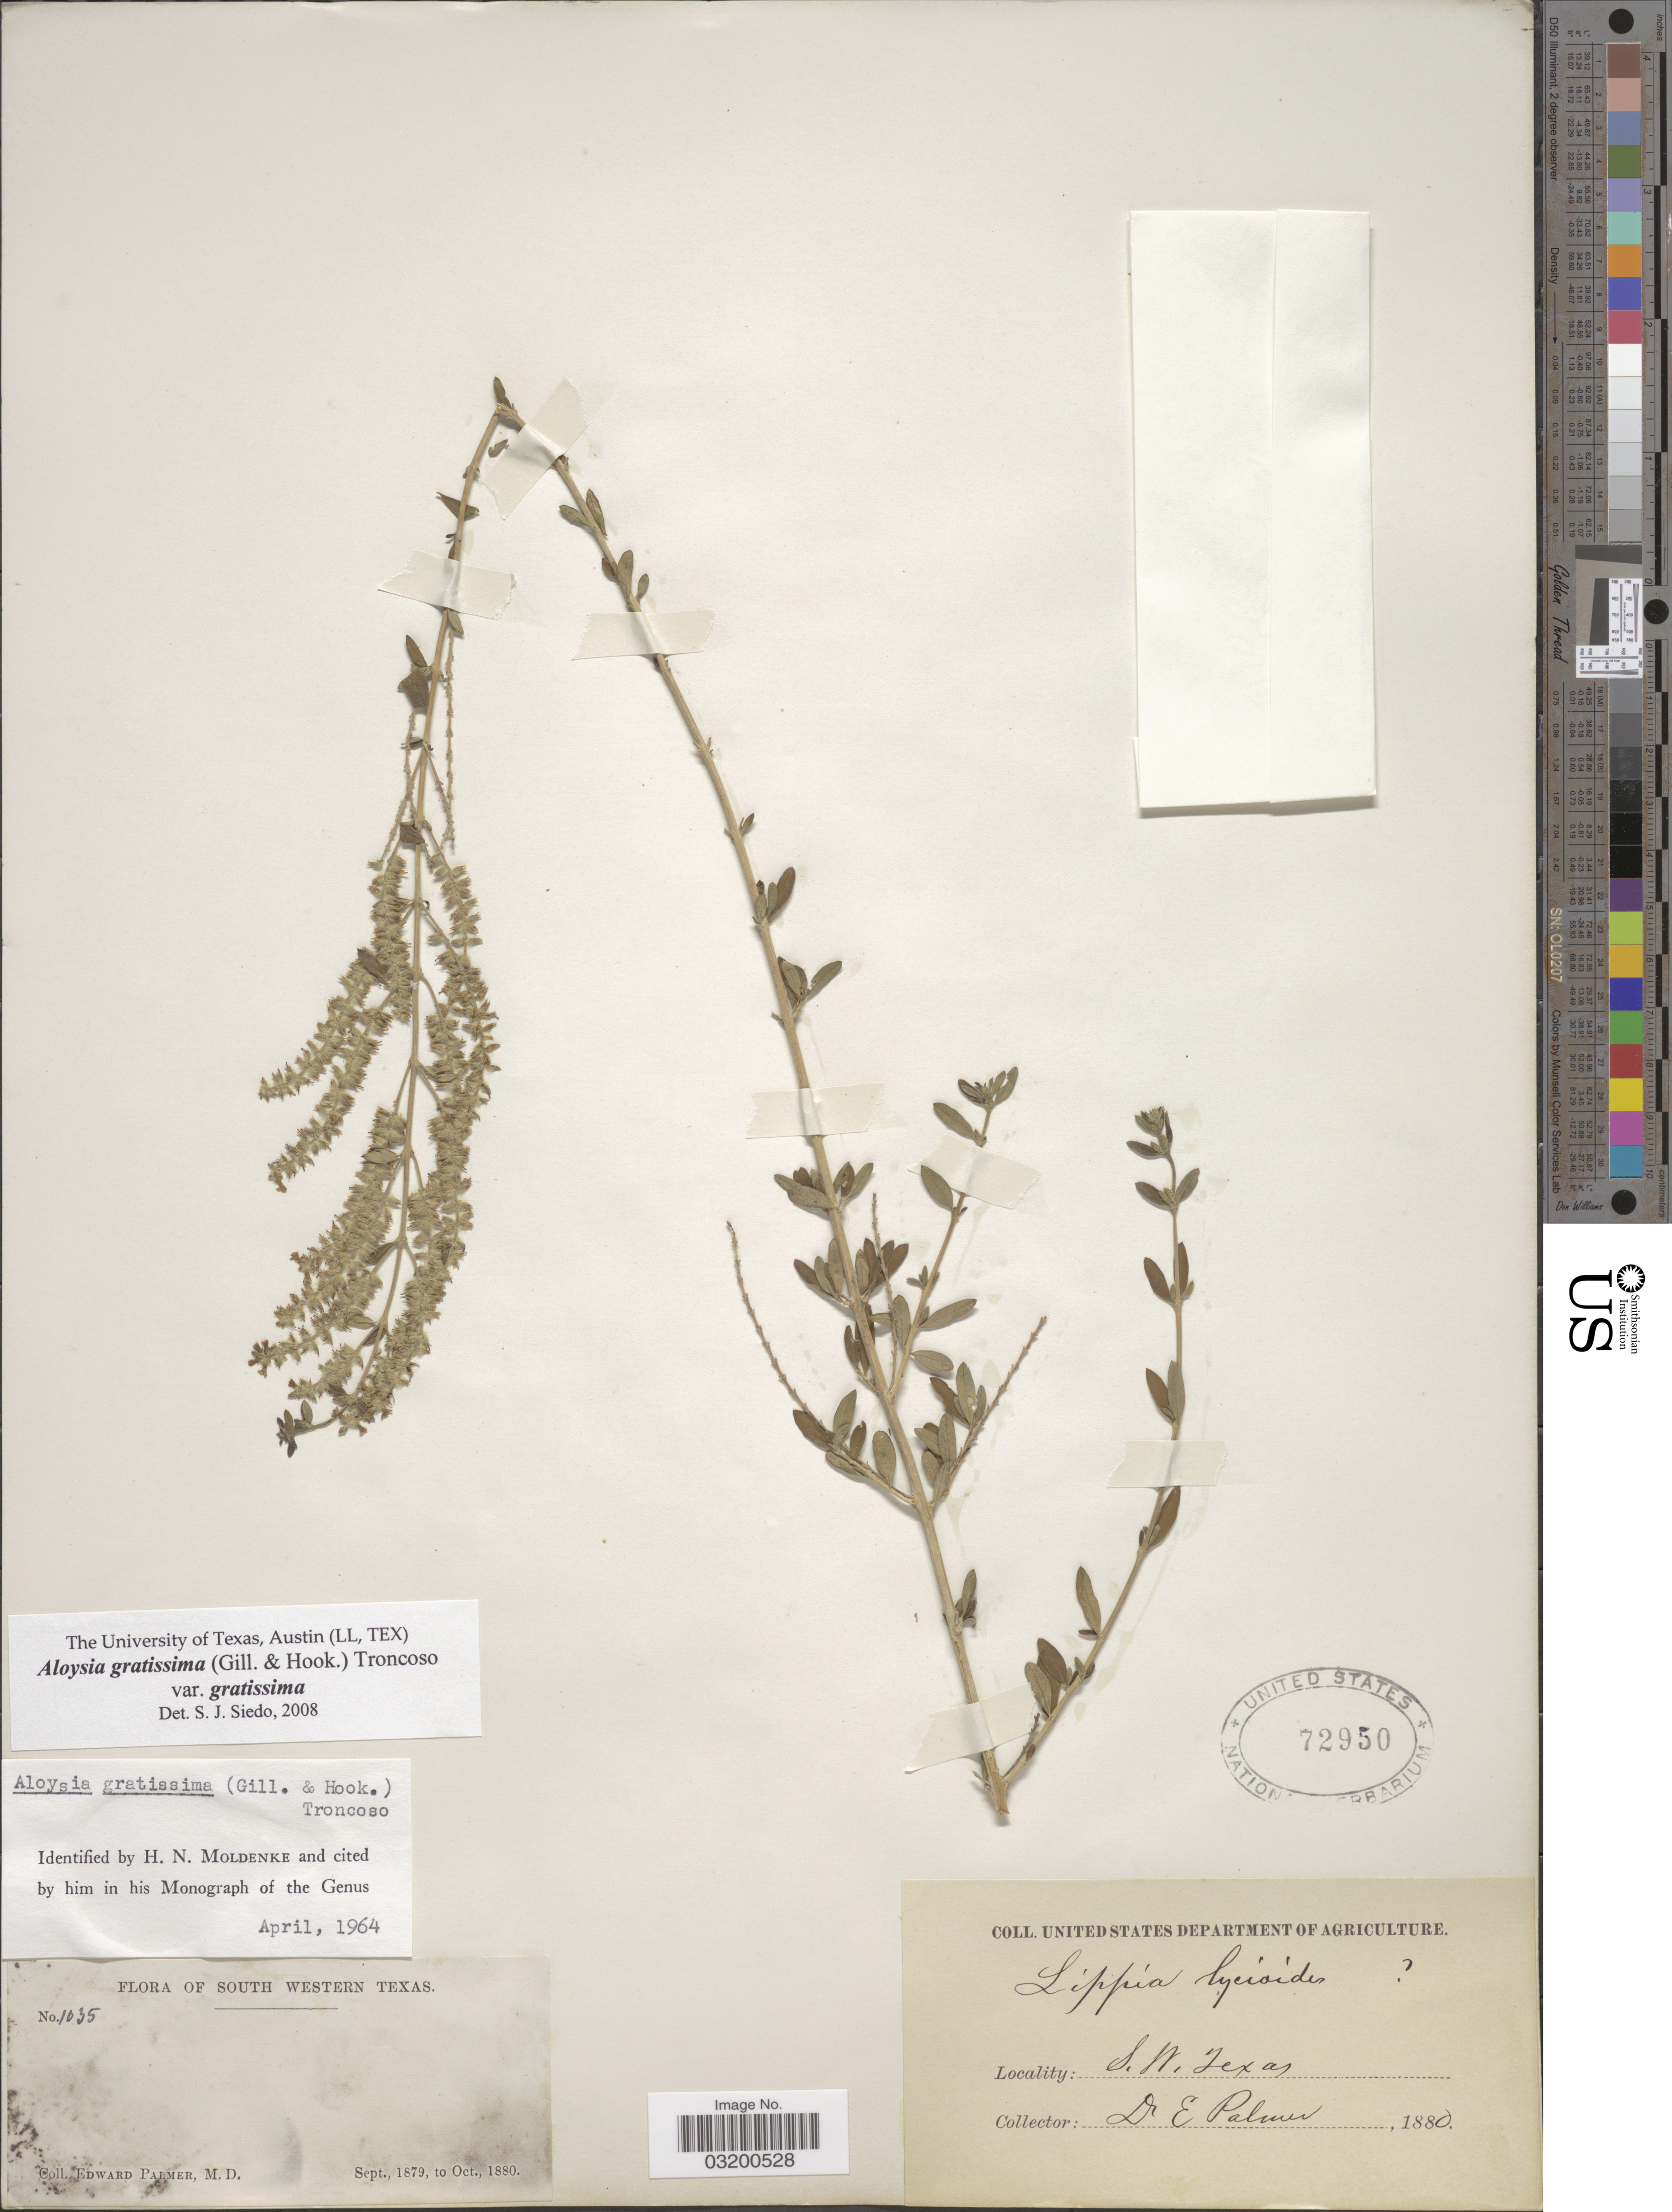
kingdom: Plantae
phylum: Tracheophyta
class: Magnoliopsida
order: Lamiales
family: Verbenaceae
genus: Aloysia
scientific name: Aloysia gratissima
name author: (Gillies & Hook.) Tronc.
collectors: E. Palmer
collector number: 1035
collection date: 1880-10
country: United States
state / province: Texas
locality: South Western Texas,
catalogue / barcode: US 72950